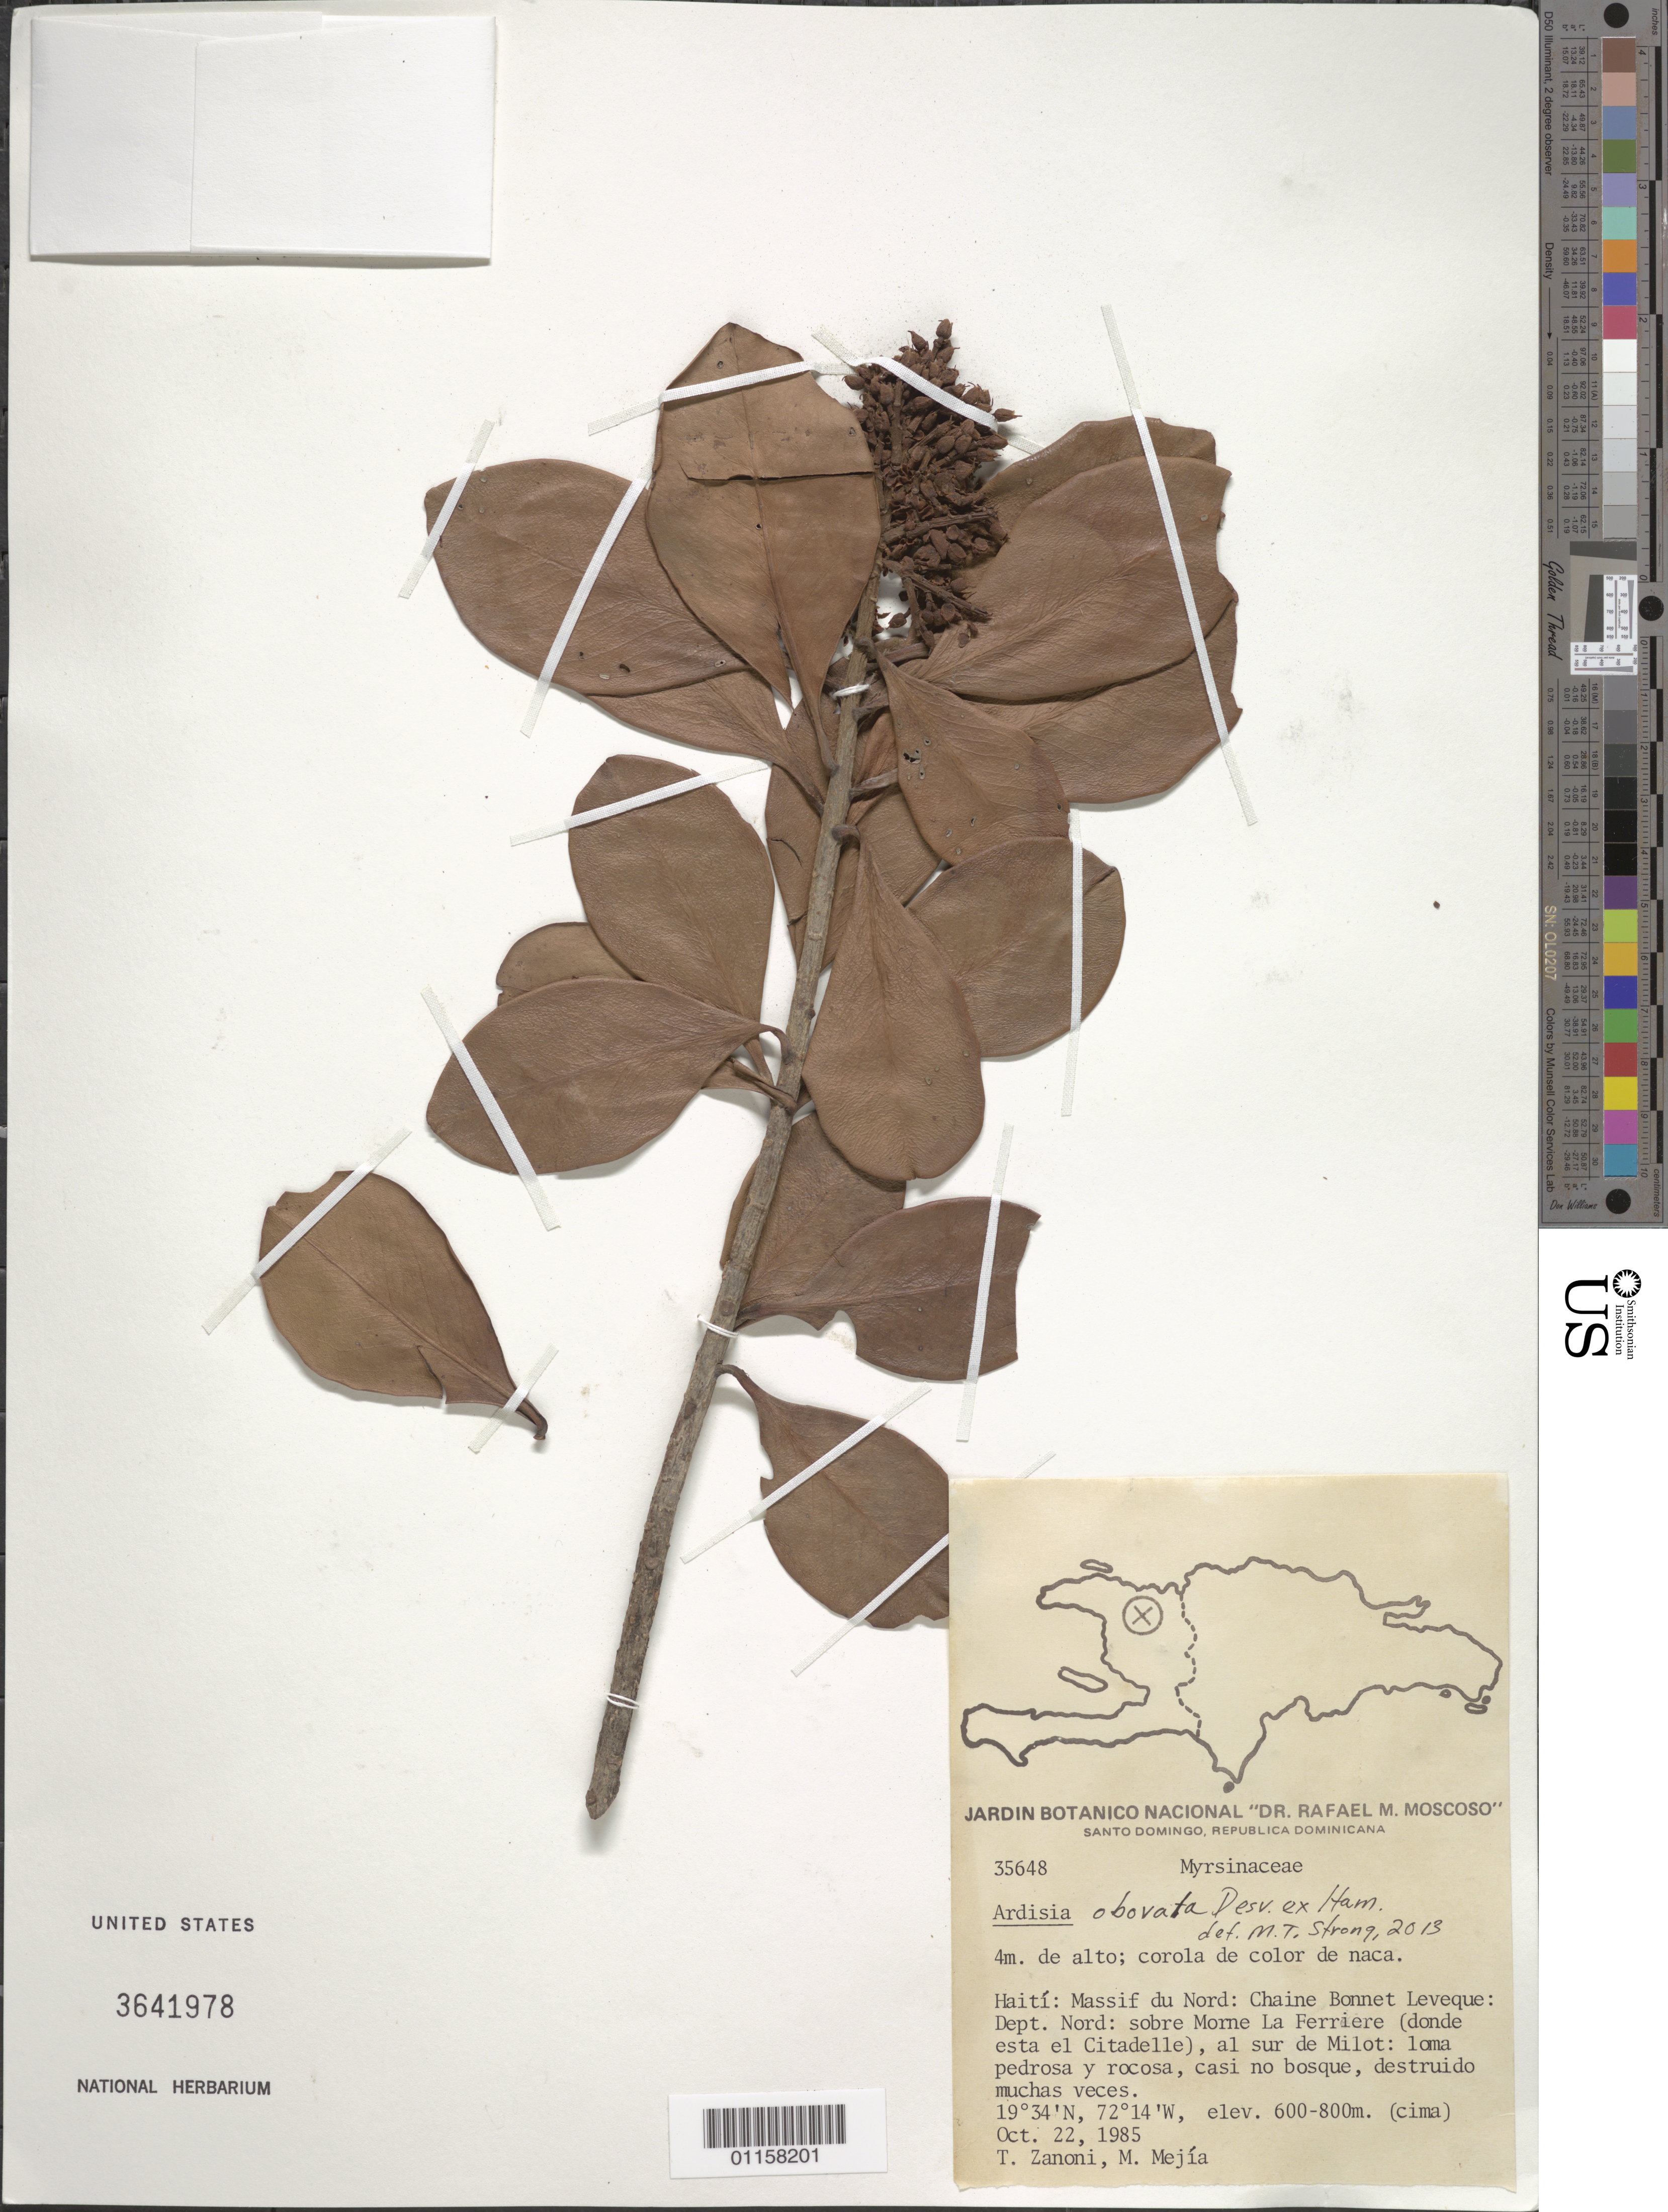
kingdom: Plantae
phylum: Tracheophyta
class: Magnoliopsida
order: Ericales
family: Primulaceae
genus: Ardisia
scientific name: Ardisia obovata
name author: Desv. ex Ham.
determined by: Strong, M. T., (US), Smithsonian Institution - National Museum of Natural History (UNITED STATES)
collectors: T. A. Zanoni & M. Mejia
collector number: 35648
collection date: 1985-10-22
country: Haiti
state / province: Nord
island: Hispaniola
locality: Massif du Nord; Chaine Bonnet Leveque, sobre Morne La Ferriere (donde esta el Citadelle), al sur de Milot.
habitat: Loma pedrosa y rocosa, casi no bosque, destruido muchas veces.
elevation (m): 600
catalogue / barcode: US 3641978